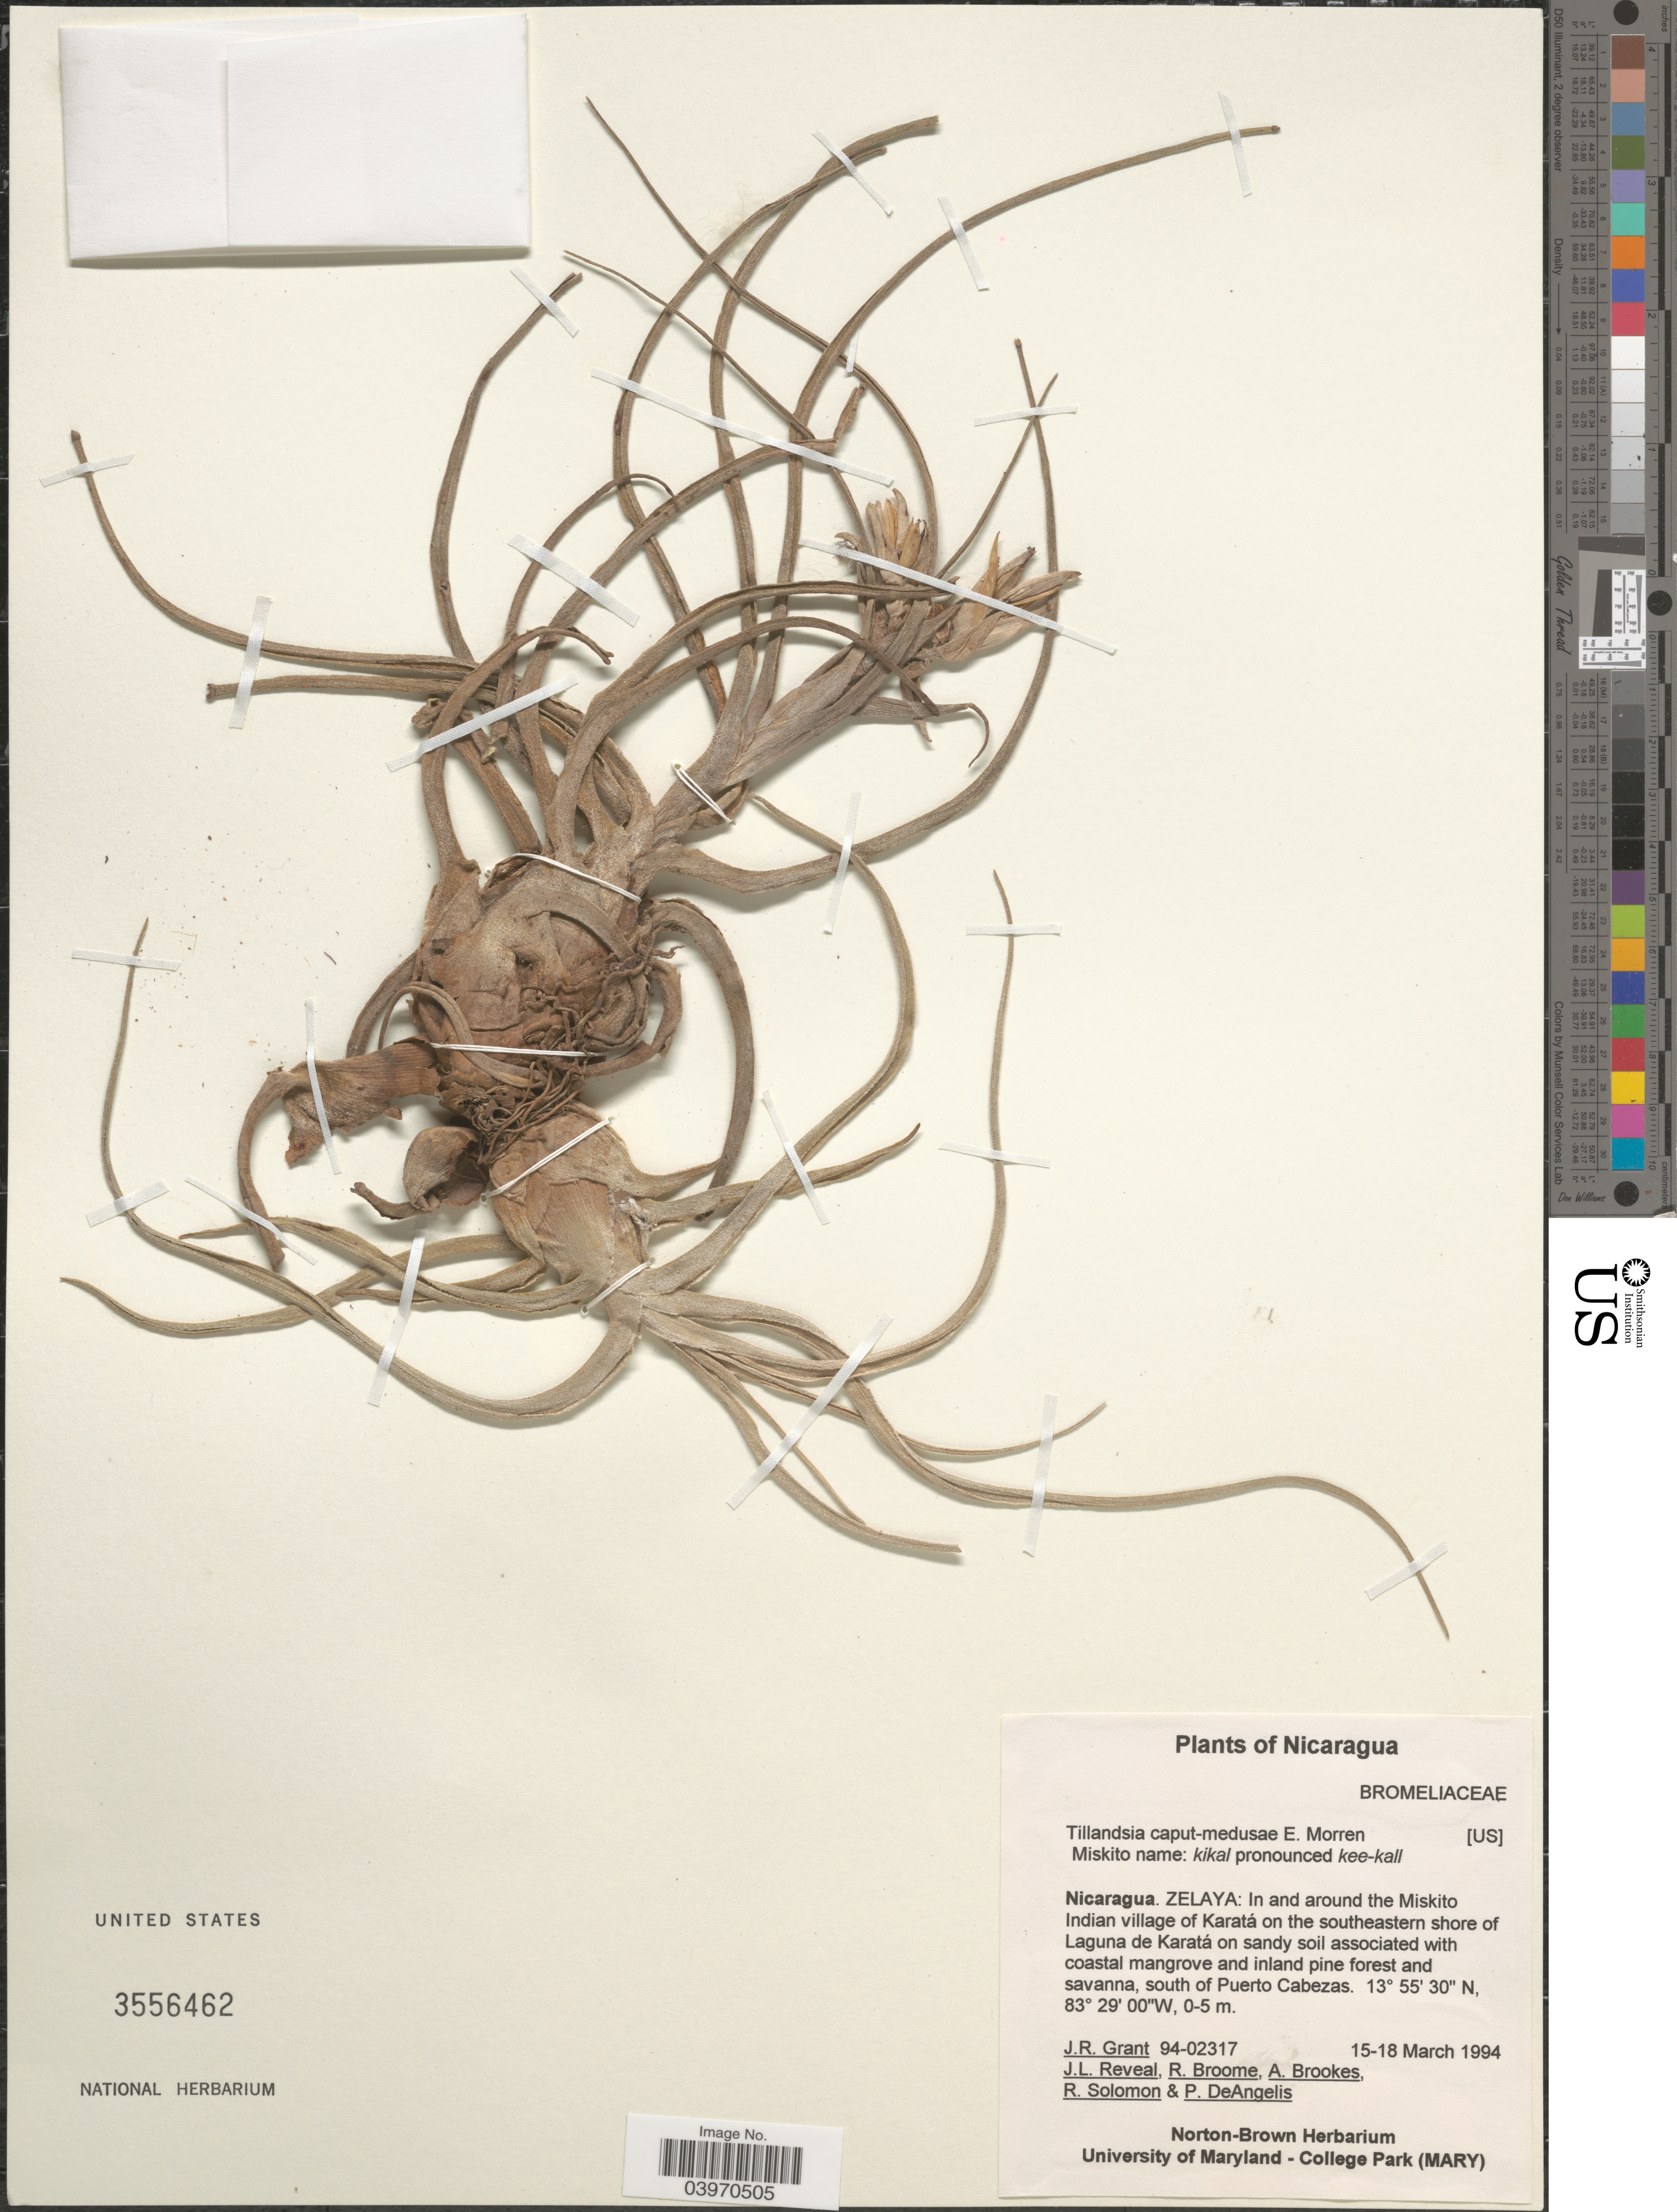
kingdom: Plantae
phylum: Tracheophyta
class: Liliopsida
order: Poales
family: Bromeliaceae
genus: Tillandsia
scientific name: Tillandsia caput-medusae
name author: É. Morren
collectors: J. Grant, J. L. Reveal, R. Broome, A. Brookes & et al.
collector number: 94-02317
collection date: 1994-03-15/1994-03-18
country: Nicaragua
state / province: Atlántico Norte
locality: Zelaya: In and around the Miskito Indian village of Karatá on the southeastern shore of Laguna de Karatá on sandy soil associated with coastal mangrove and inland pine forest and savanna, south of Puerto Cabezas.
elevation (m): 0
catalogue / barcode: US 3556462